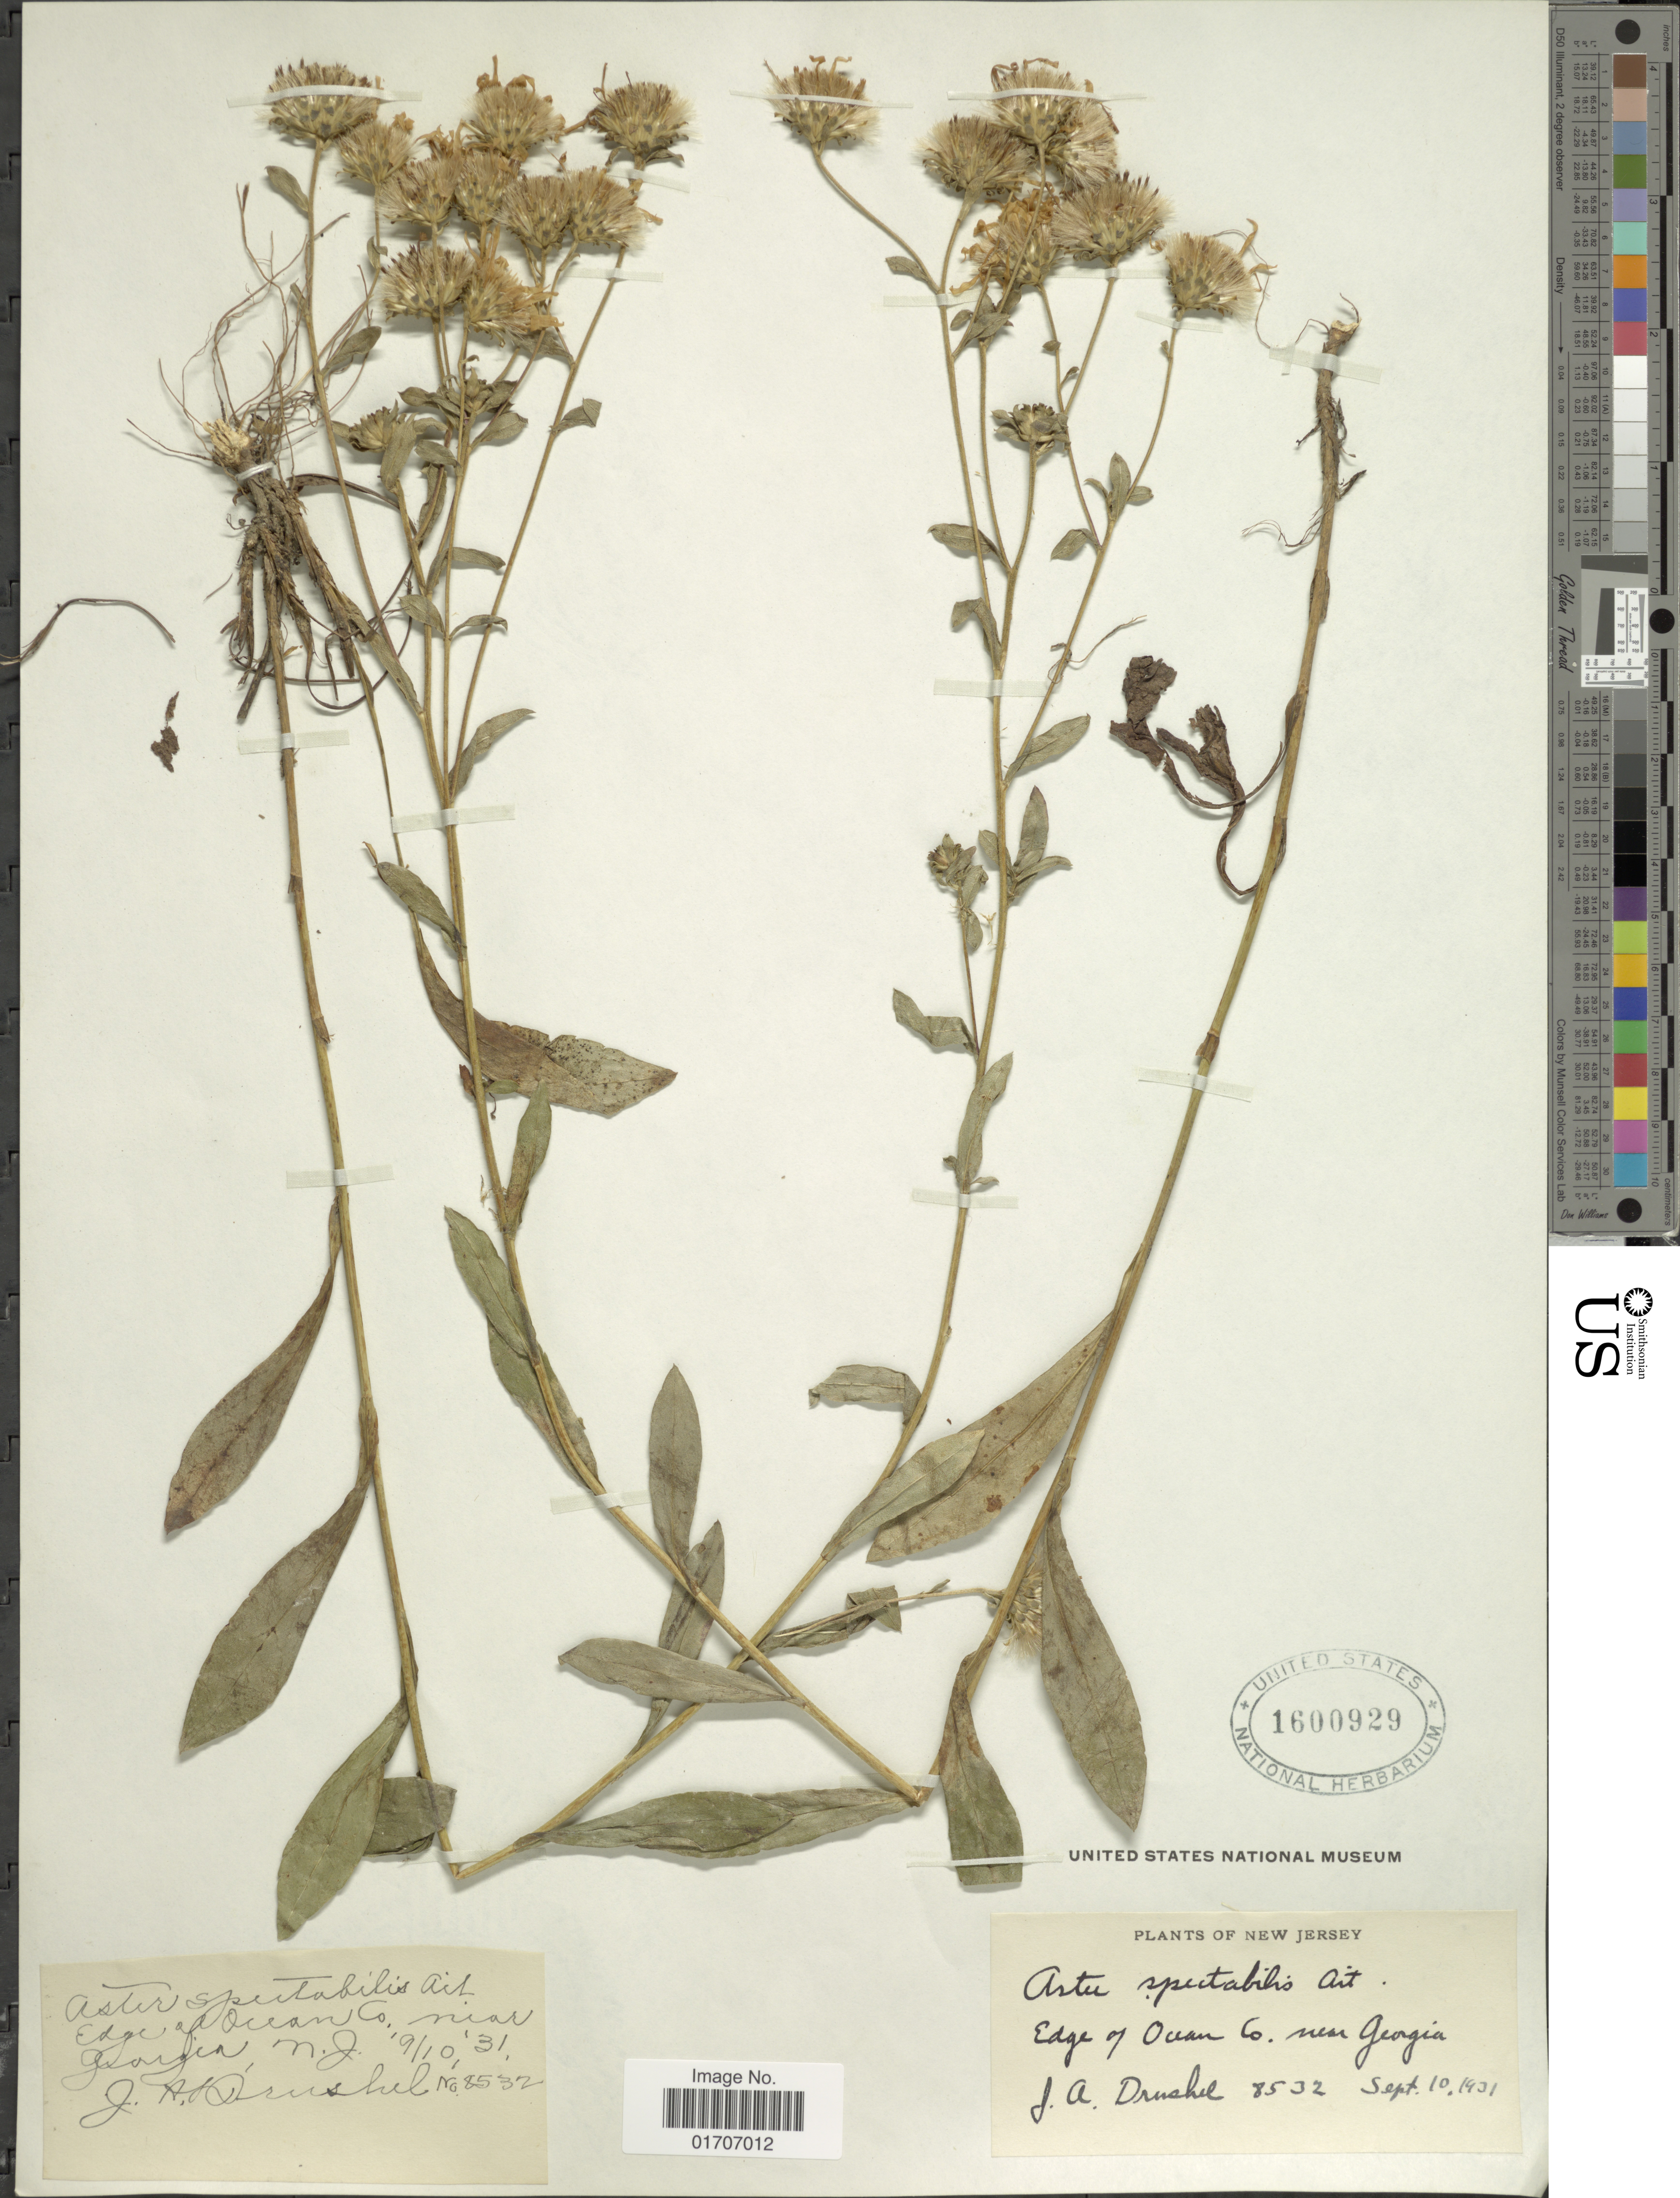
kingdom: Plantae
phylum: Tracheophyta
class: Magnoliopsida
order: Asterales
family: Asteraceae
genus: Eurybia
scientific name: Eurybia spectabilis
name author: (Aiton) G.L. Nesom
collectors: J. A. Drushel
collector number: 8532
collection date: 1931-09-10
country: United States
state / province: New Jersey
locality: Edge of Ocean Co. near Georgia.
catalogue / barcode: US 1600929